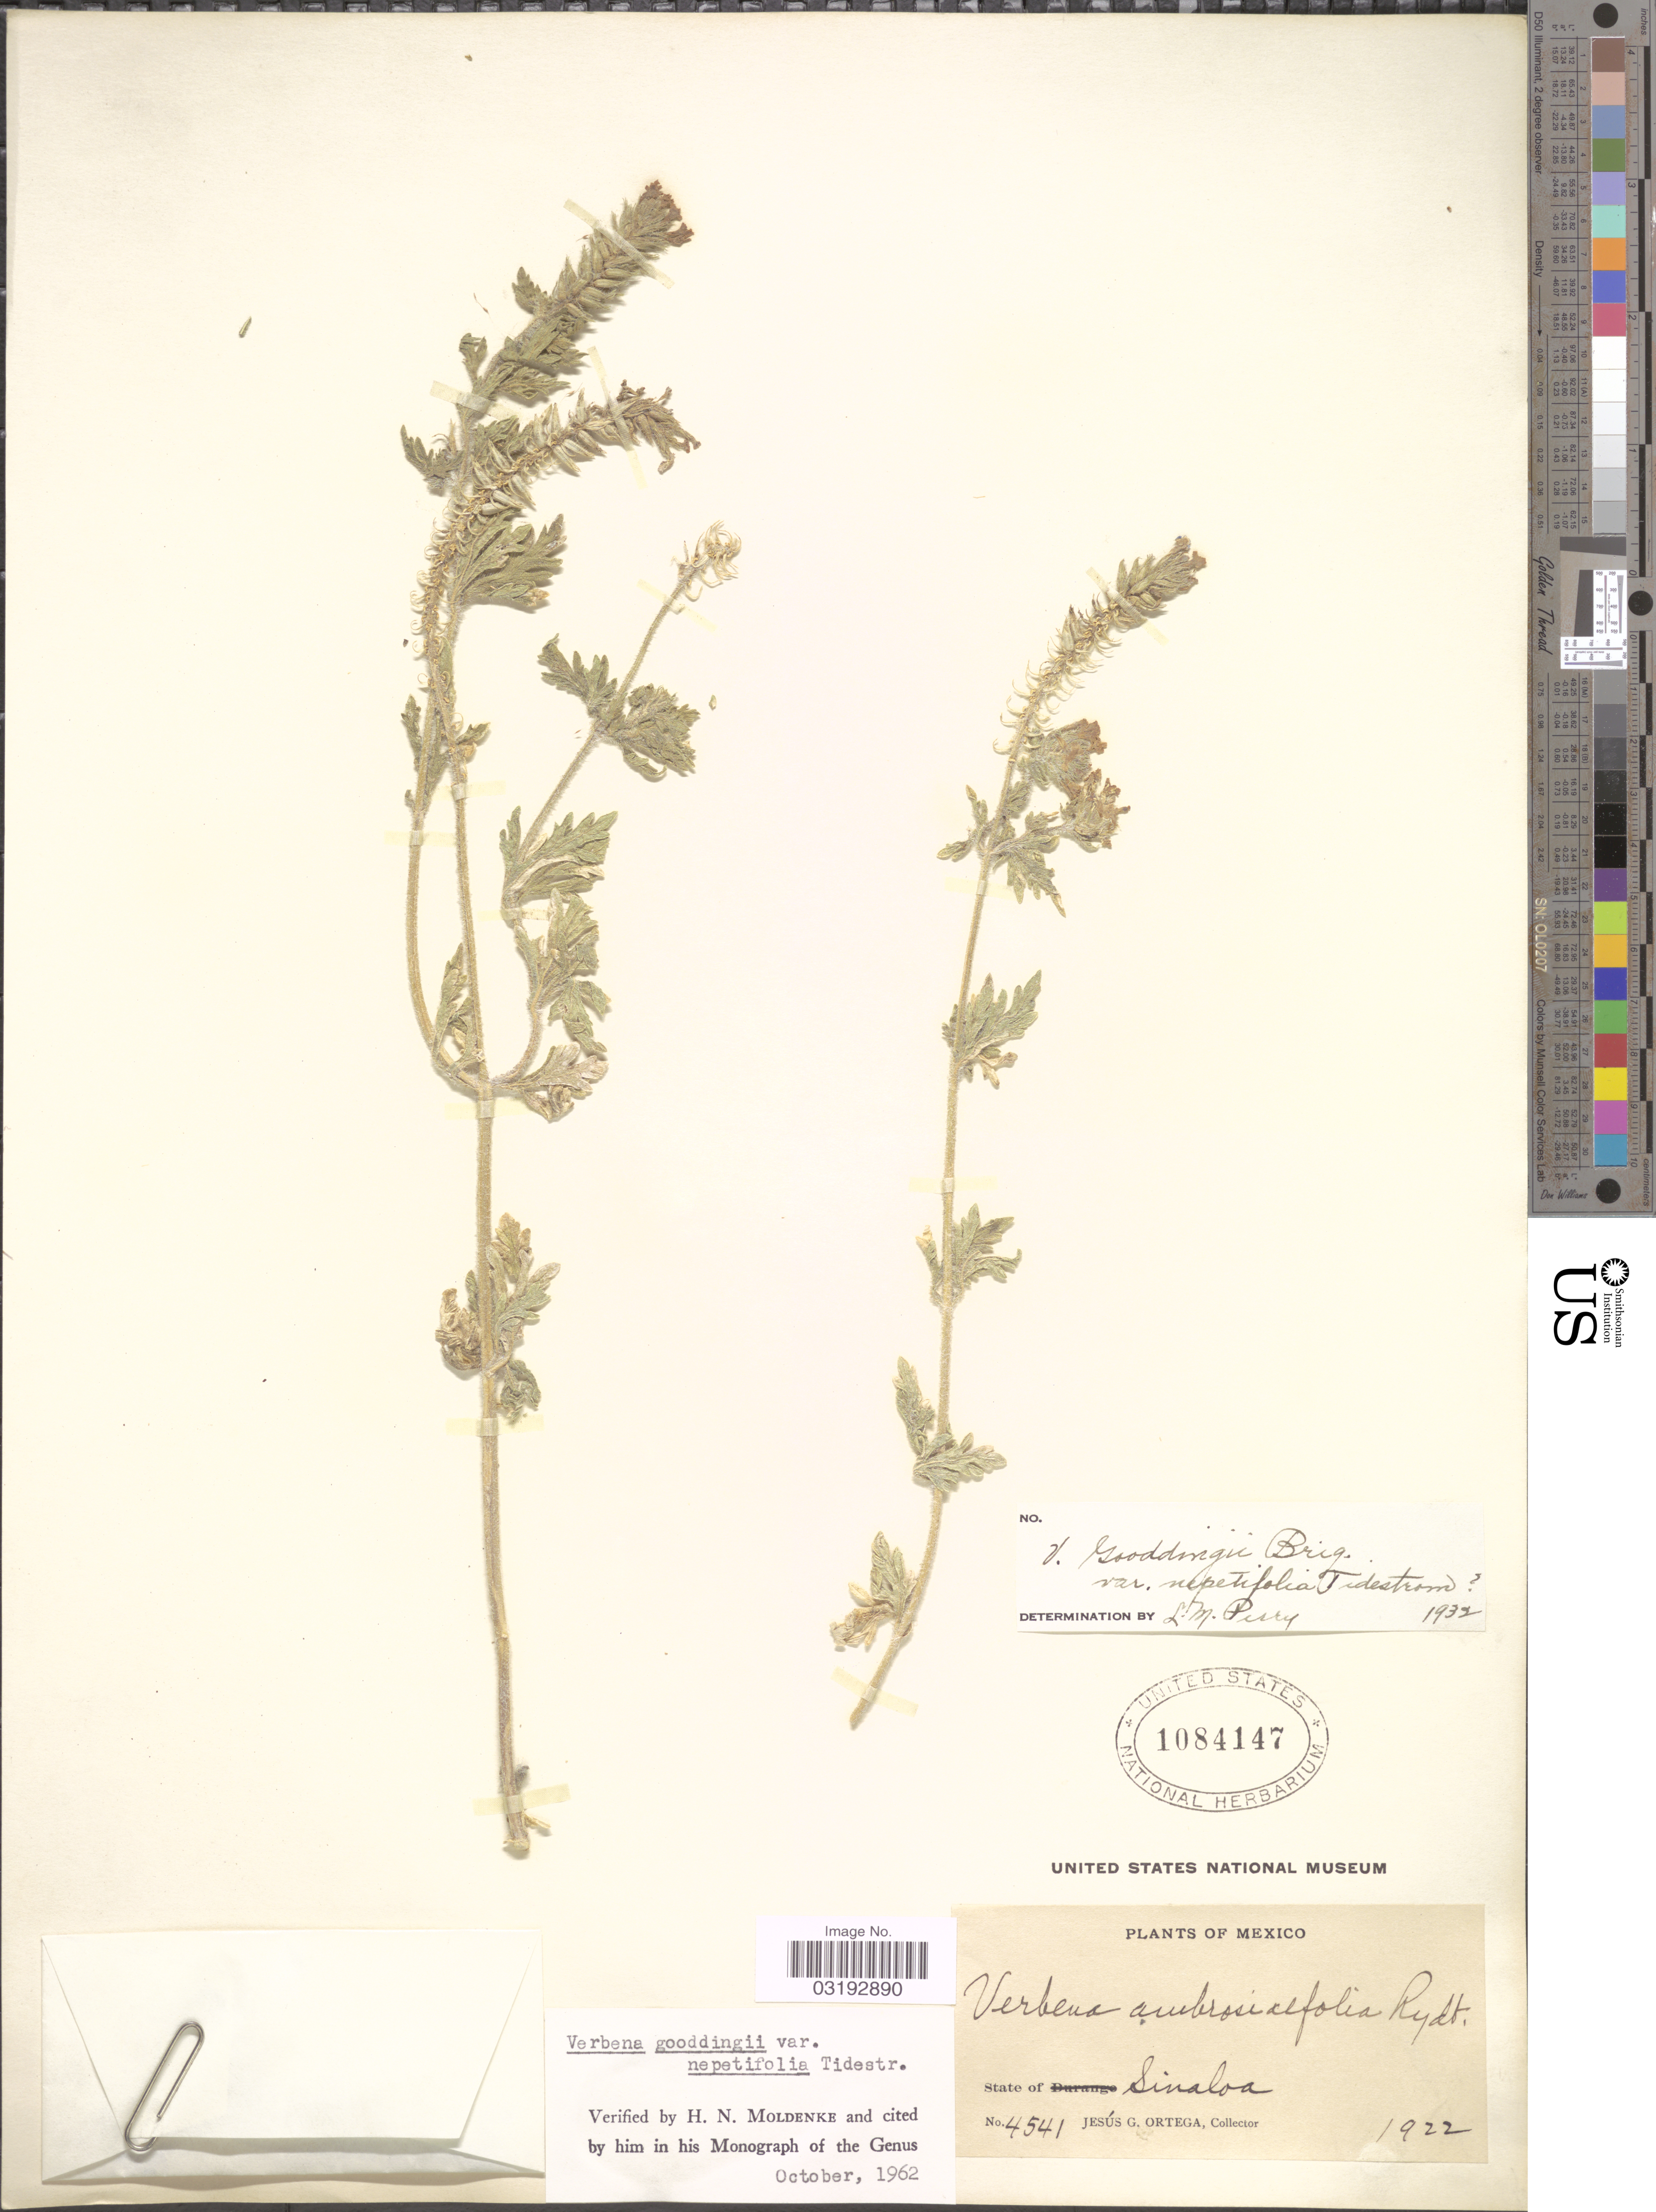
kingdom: Plantae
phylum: Tracheophyta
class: Magnoliopsida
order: Lamiales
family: Verbenaceae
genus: Verbena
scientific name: Verbena gooddingii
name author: Briq.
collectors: J. Ortega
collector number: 4541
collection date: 1922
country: Mexico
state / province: Sinaloa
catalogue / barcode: US 1084147